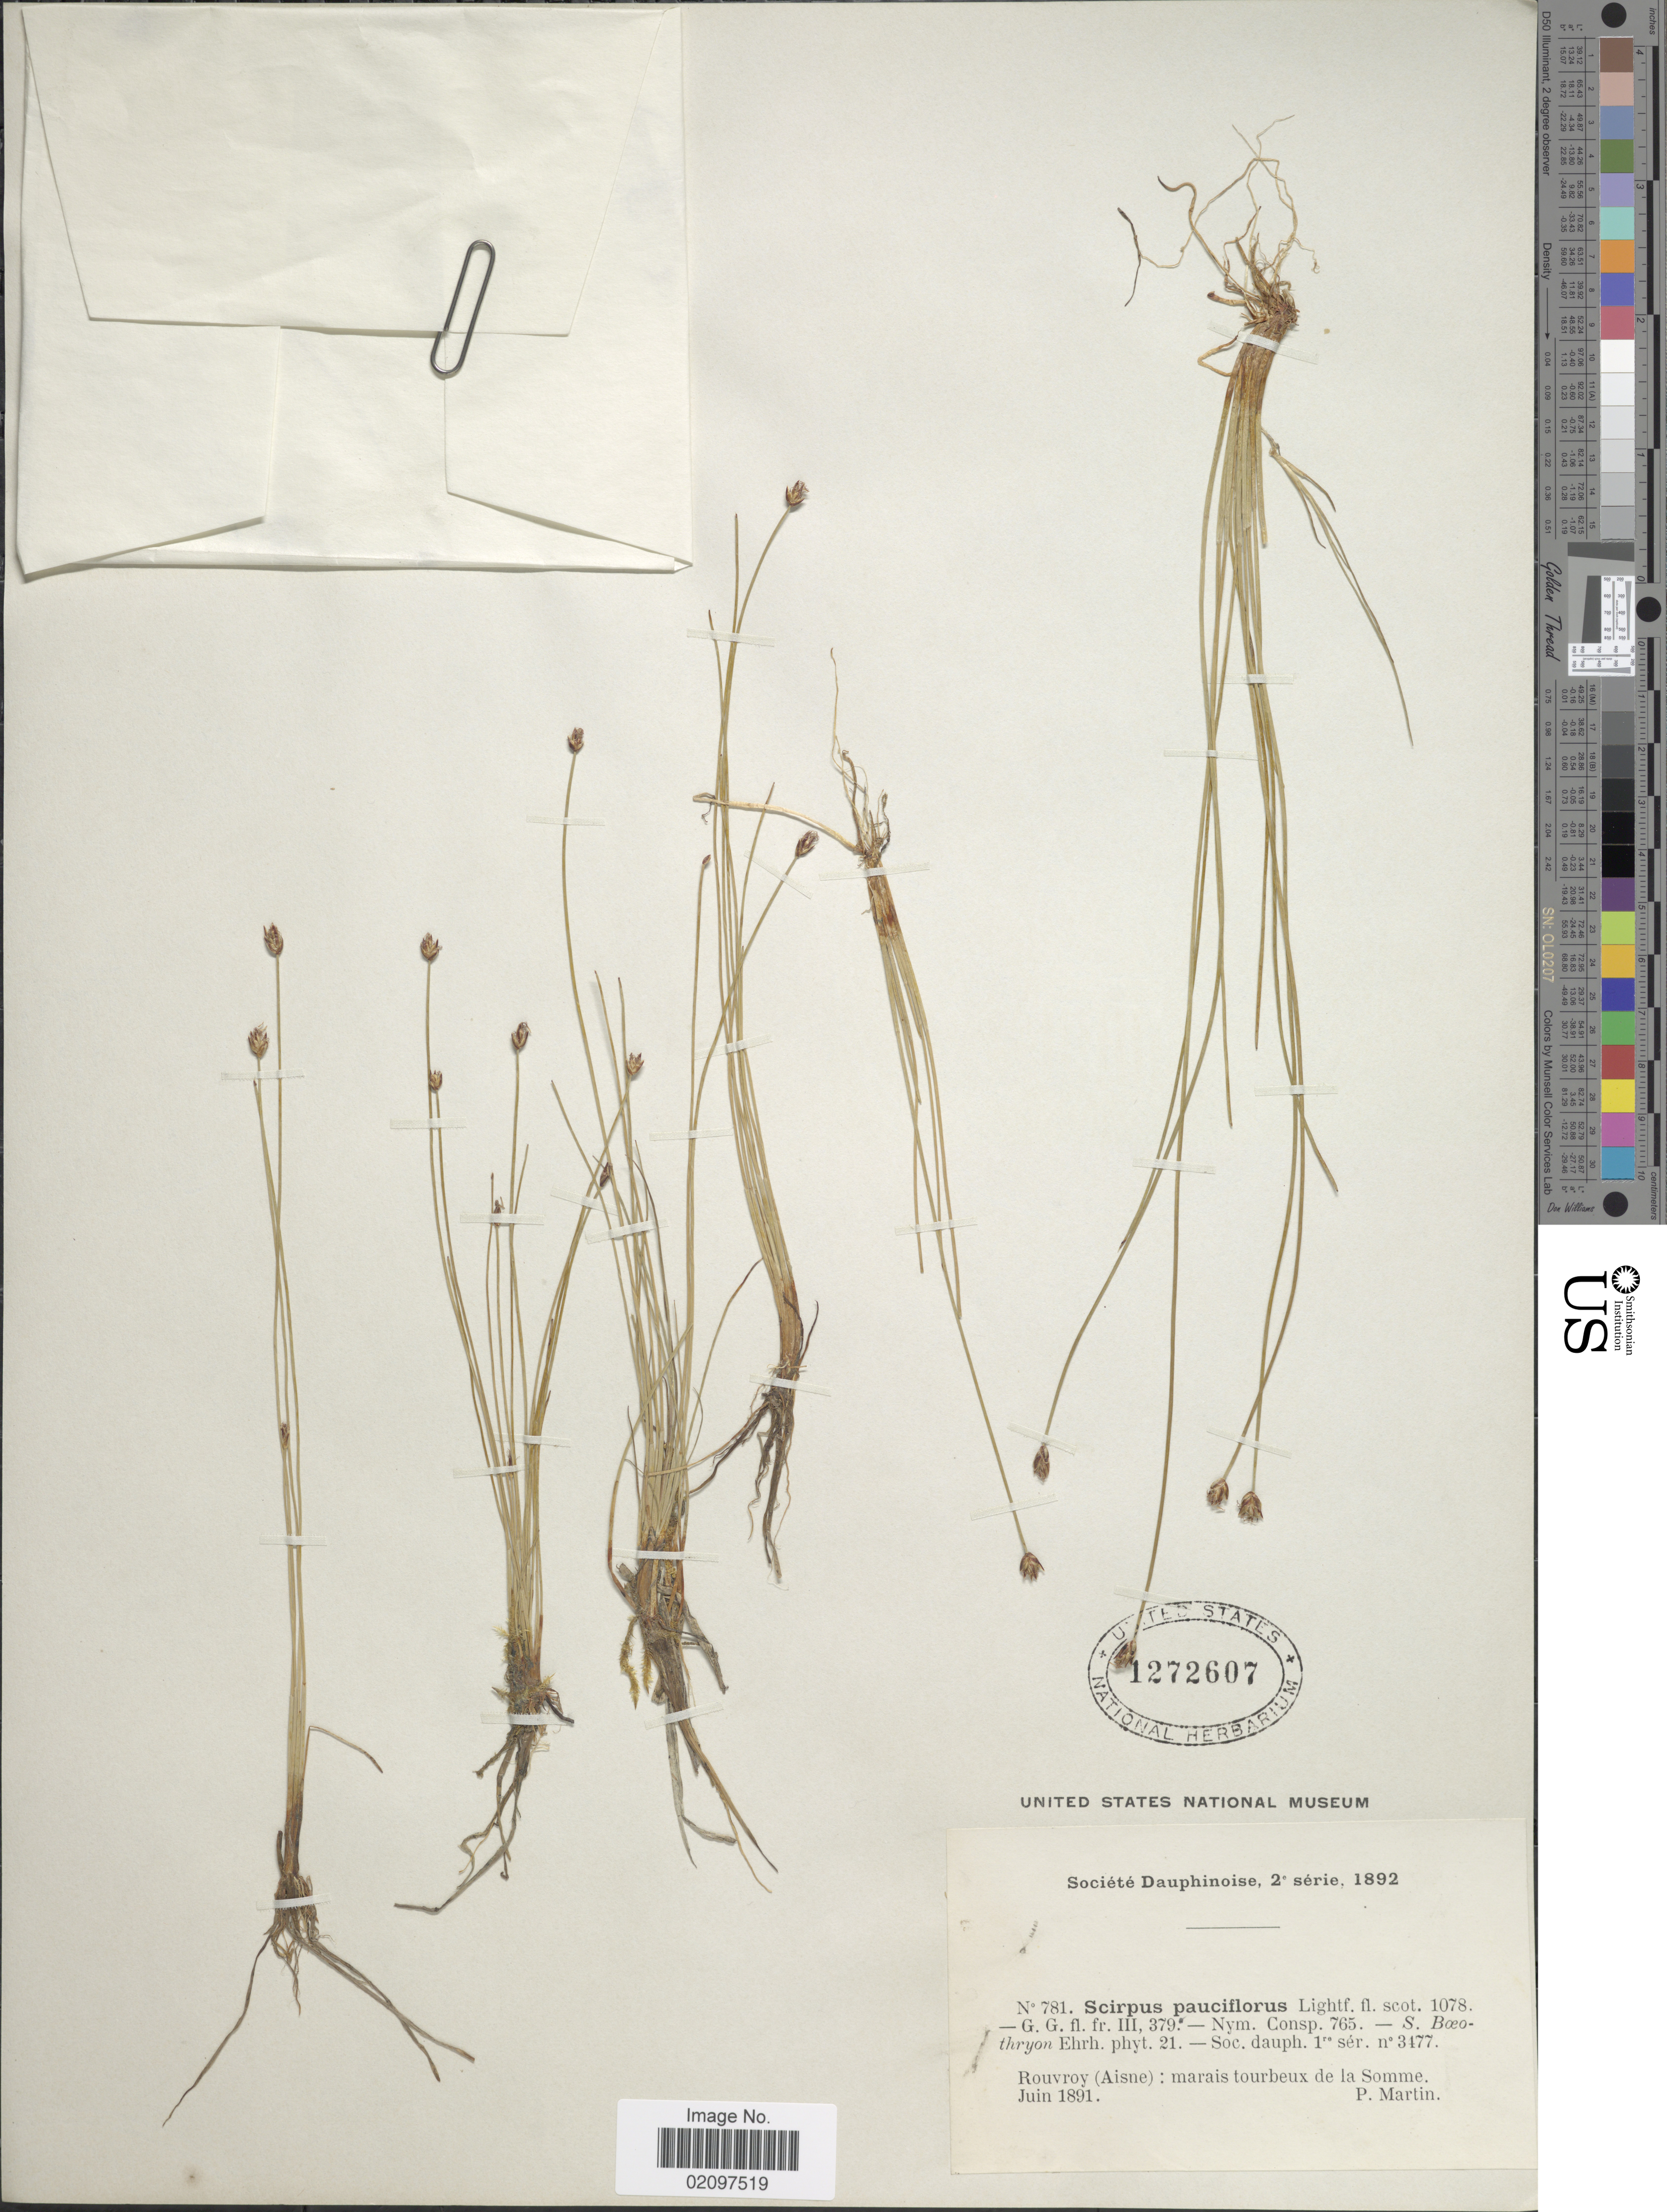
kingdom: Plantae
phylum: Tracheophyta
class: Liliopsida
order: Poales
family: Cyperaceae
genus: Eleocharis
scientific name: Eleocharis quinqueflora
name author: (Hartmann) O. Schwarz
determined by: Strong, Mark T., (BOT), Smithsonian Institution - National Museum of Natural History (UNITED STATES)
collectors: P. Martin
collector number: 781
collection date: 1891-06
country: France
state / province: Hauts-de-France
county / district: Aisne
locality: Rouvroy (Aisne): marais tourbeux de la Somme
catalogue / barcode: US 1272607